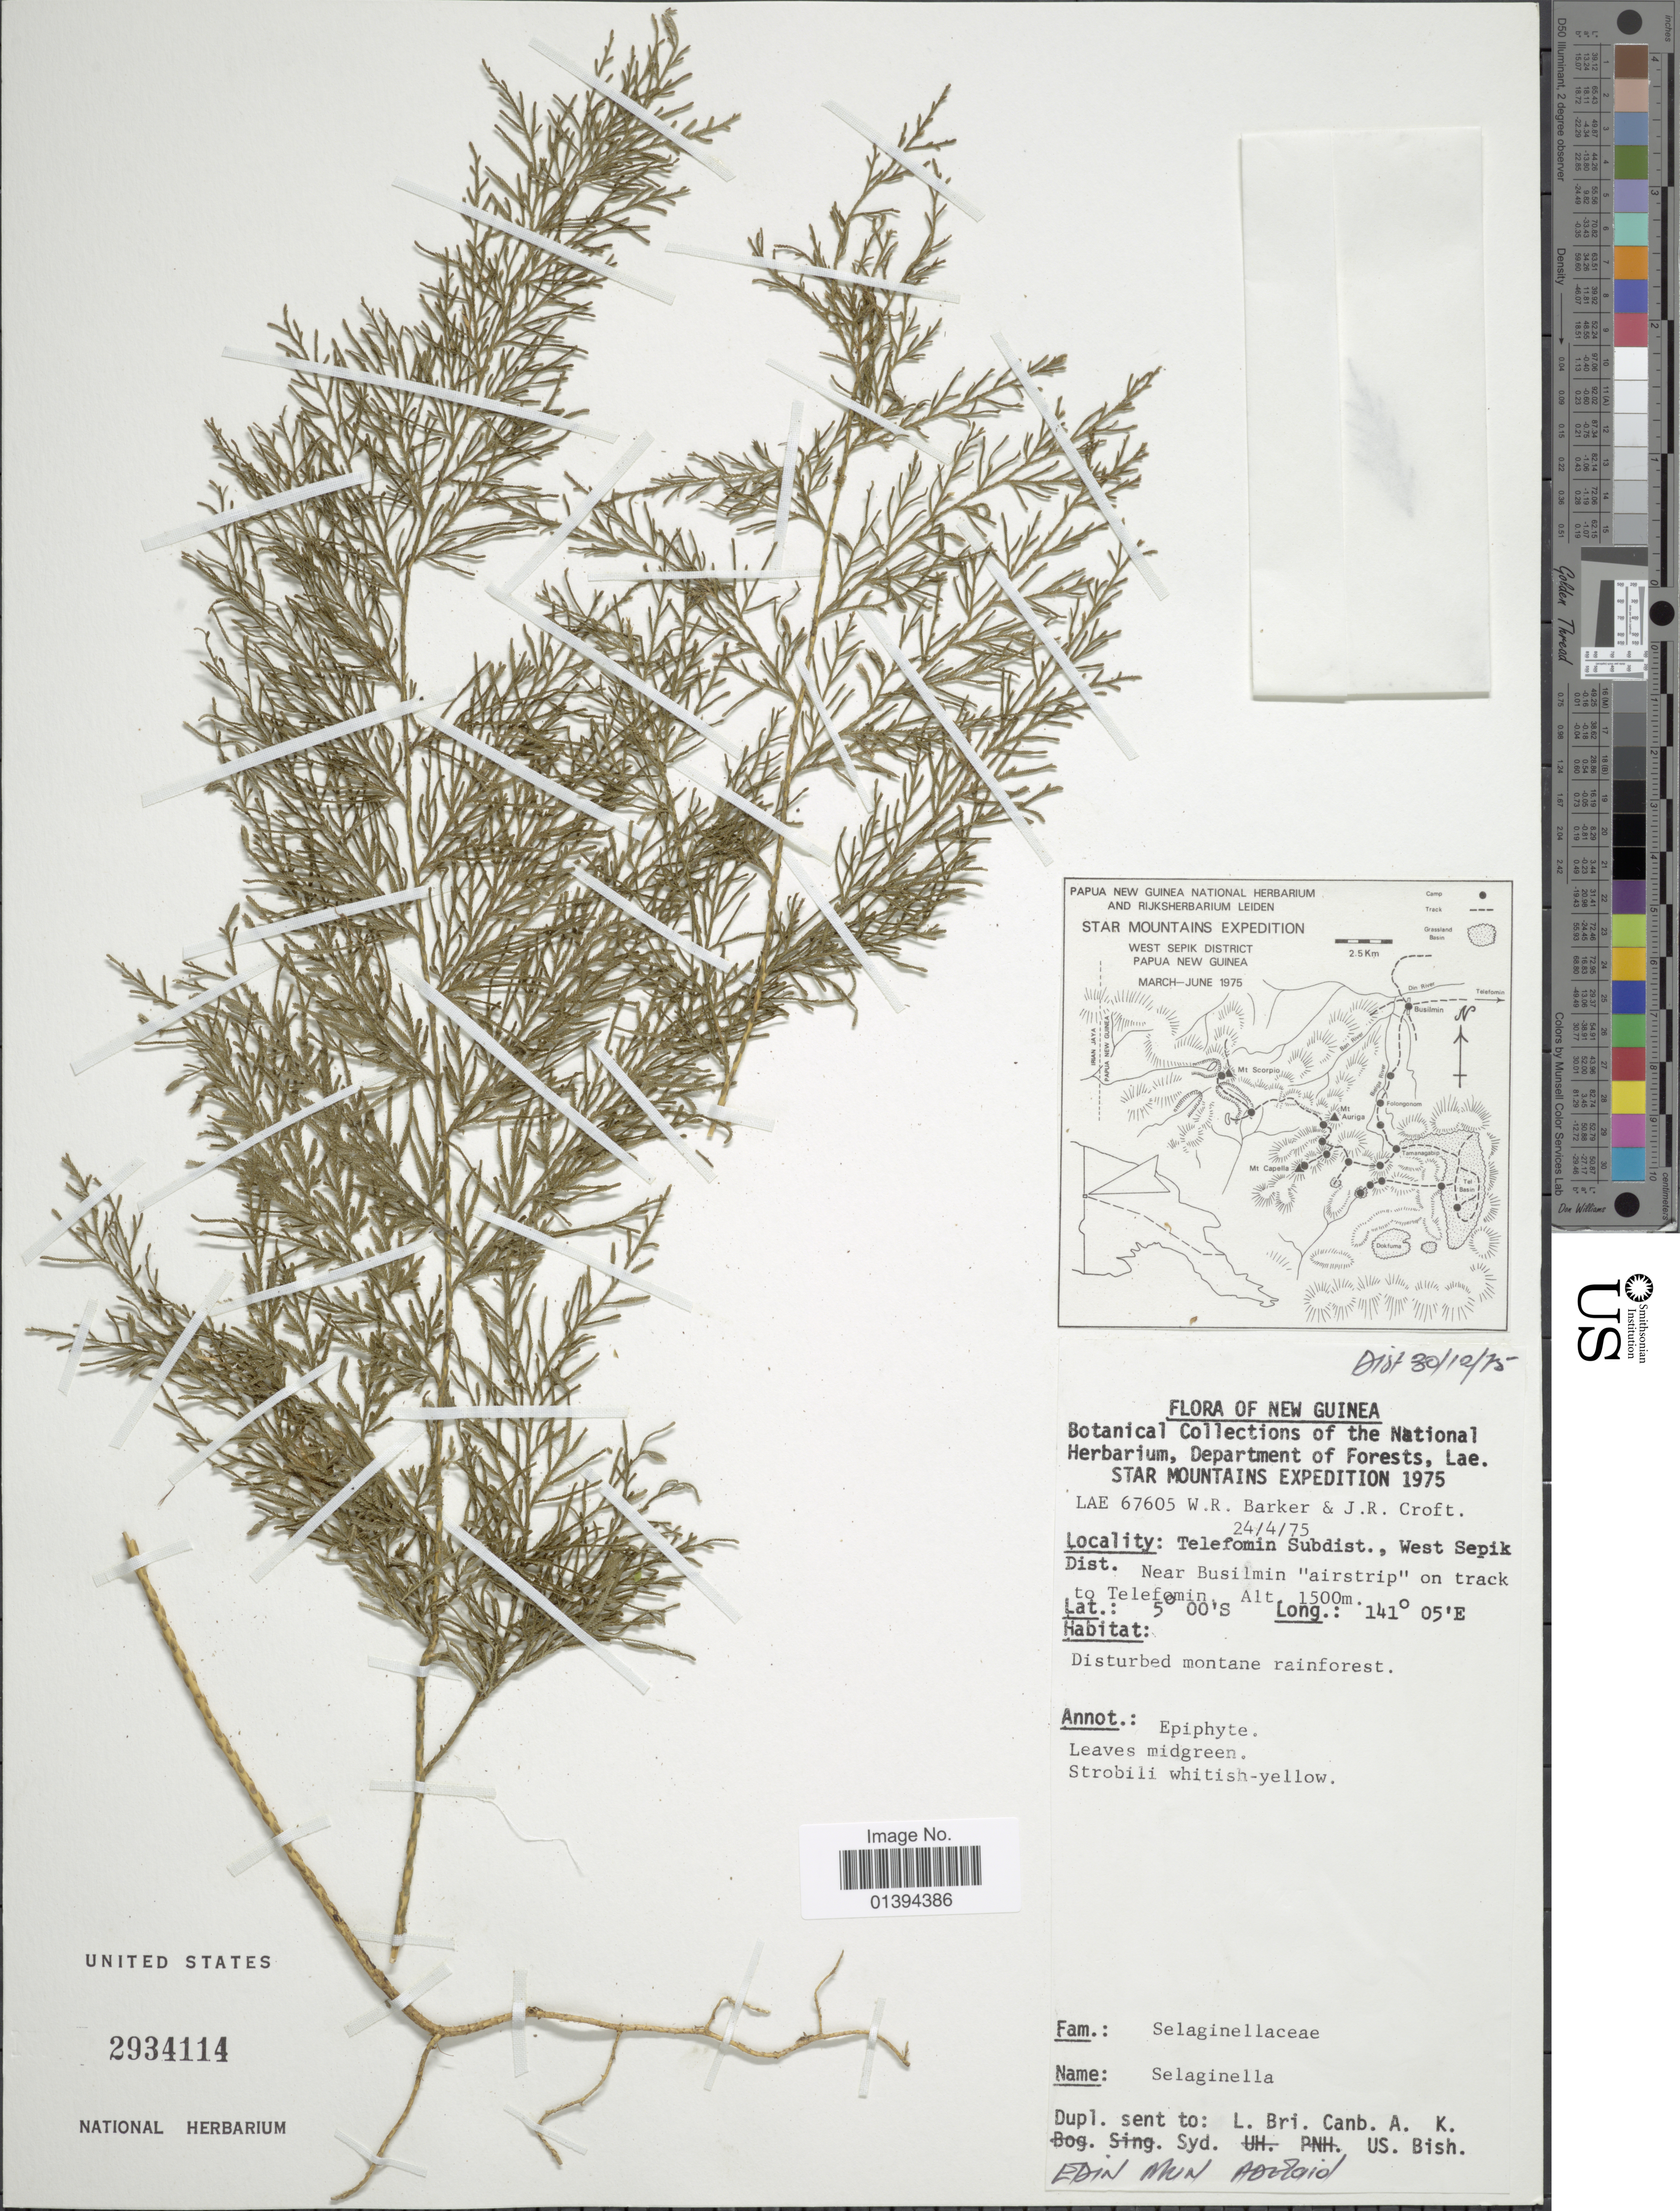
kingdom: Plantae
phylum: Tracheophyta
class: Lycopodiopsida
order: Selaginellales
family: Selaginellaceae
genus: Selaginella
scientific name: Selaginella sp.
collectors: W. R. Barker & J. R. Croft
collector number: LAE67605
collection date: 1975-04-24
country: Papua New Guinea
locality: New Guinea, West Sepik District, Star Mountains, Telefomin Subdist., Near Busilmin "airstrip" on track to Telefomin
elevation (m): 1500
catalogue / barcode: US 2934114